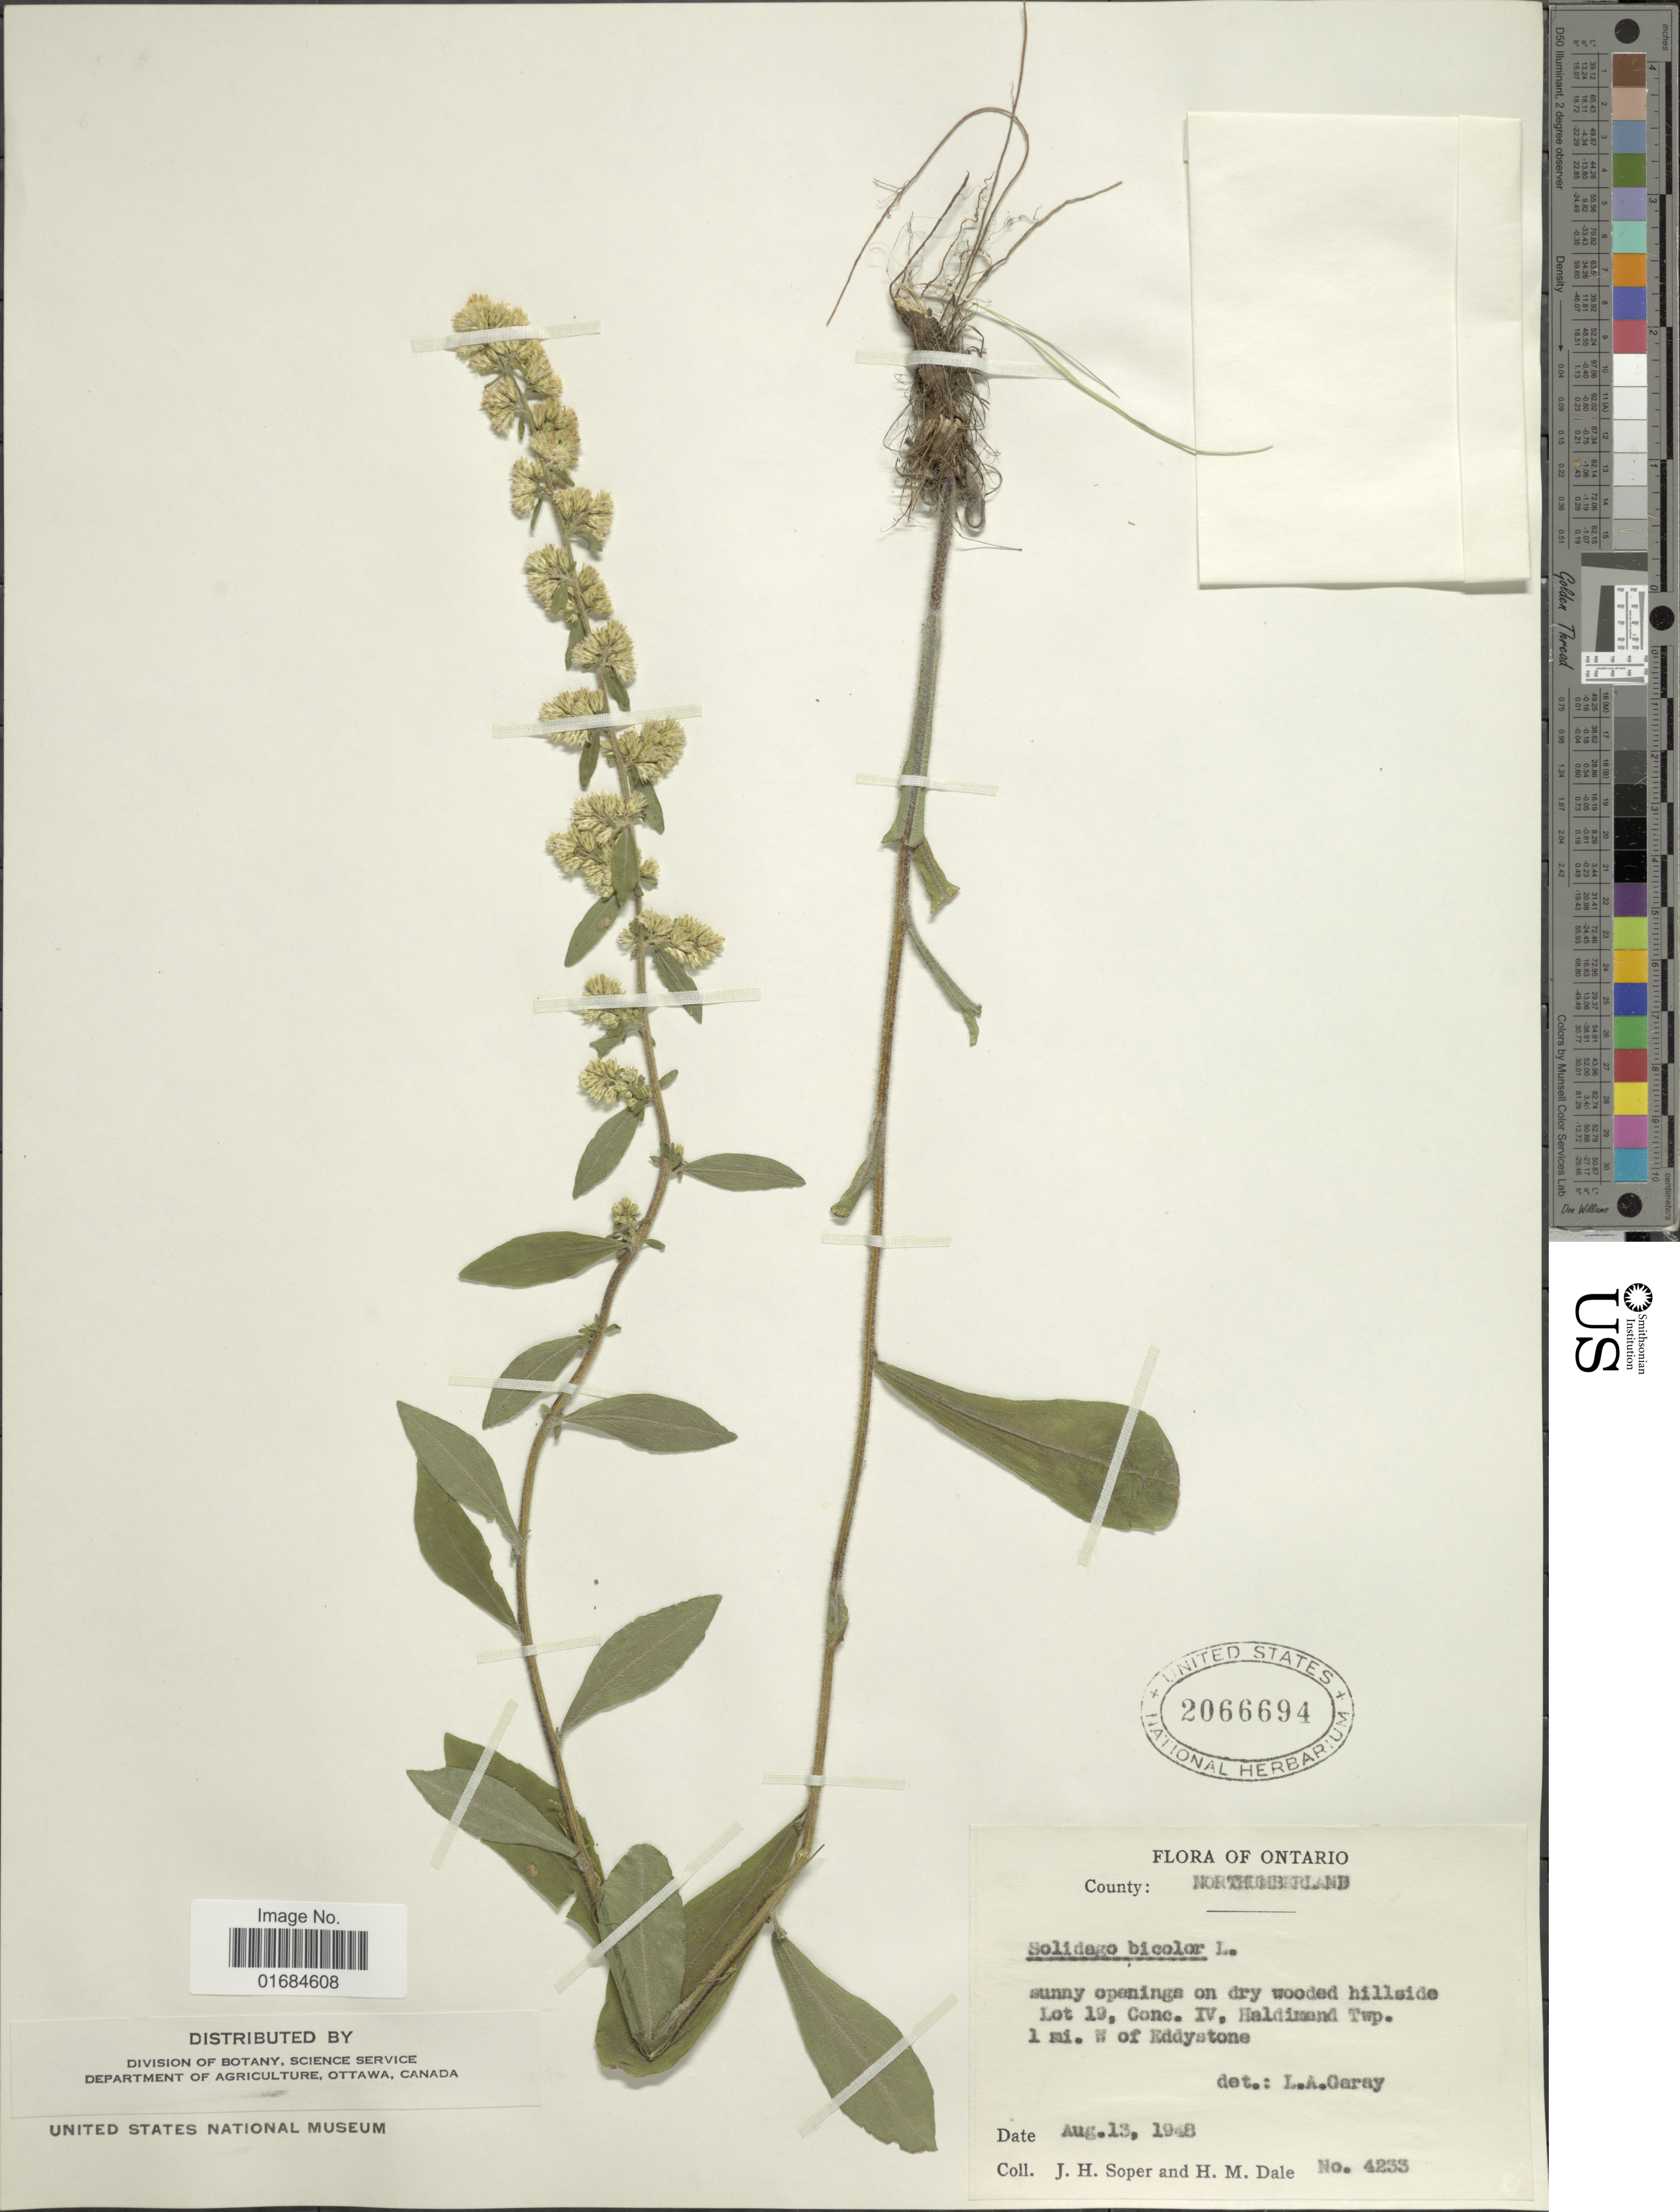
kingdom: Plantae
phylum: Tracheophyta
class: Magnoliopsida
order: Asterales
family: Asteraceae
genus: Solidago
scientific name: Solidago bicolor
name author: L.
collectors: J. H. Soper & H. M. Dale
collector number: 4233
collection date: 1948-08-13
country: Canada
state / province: Ontario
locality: County North Humberland, sunny openings on dry wooded hillside Lot 19. Conc. IV. Haldimend Twp. 1 Mi Wo f Eddystone.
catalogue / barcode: US 2066694